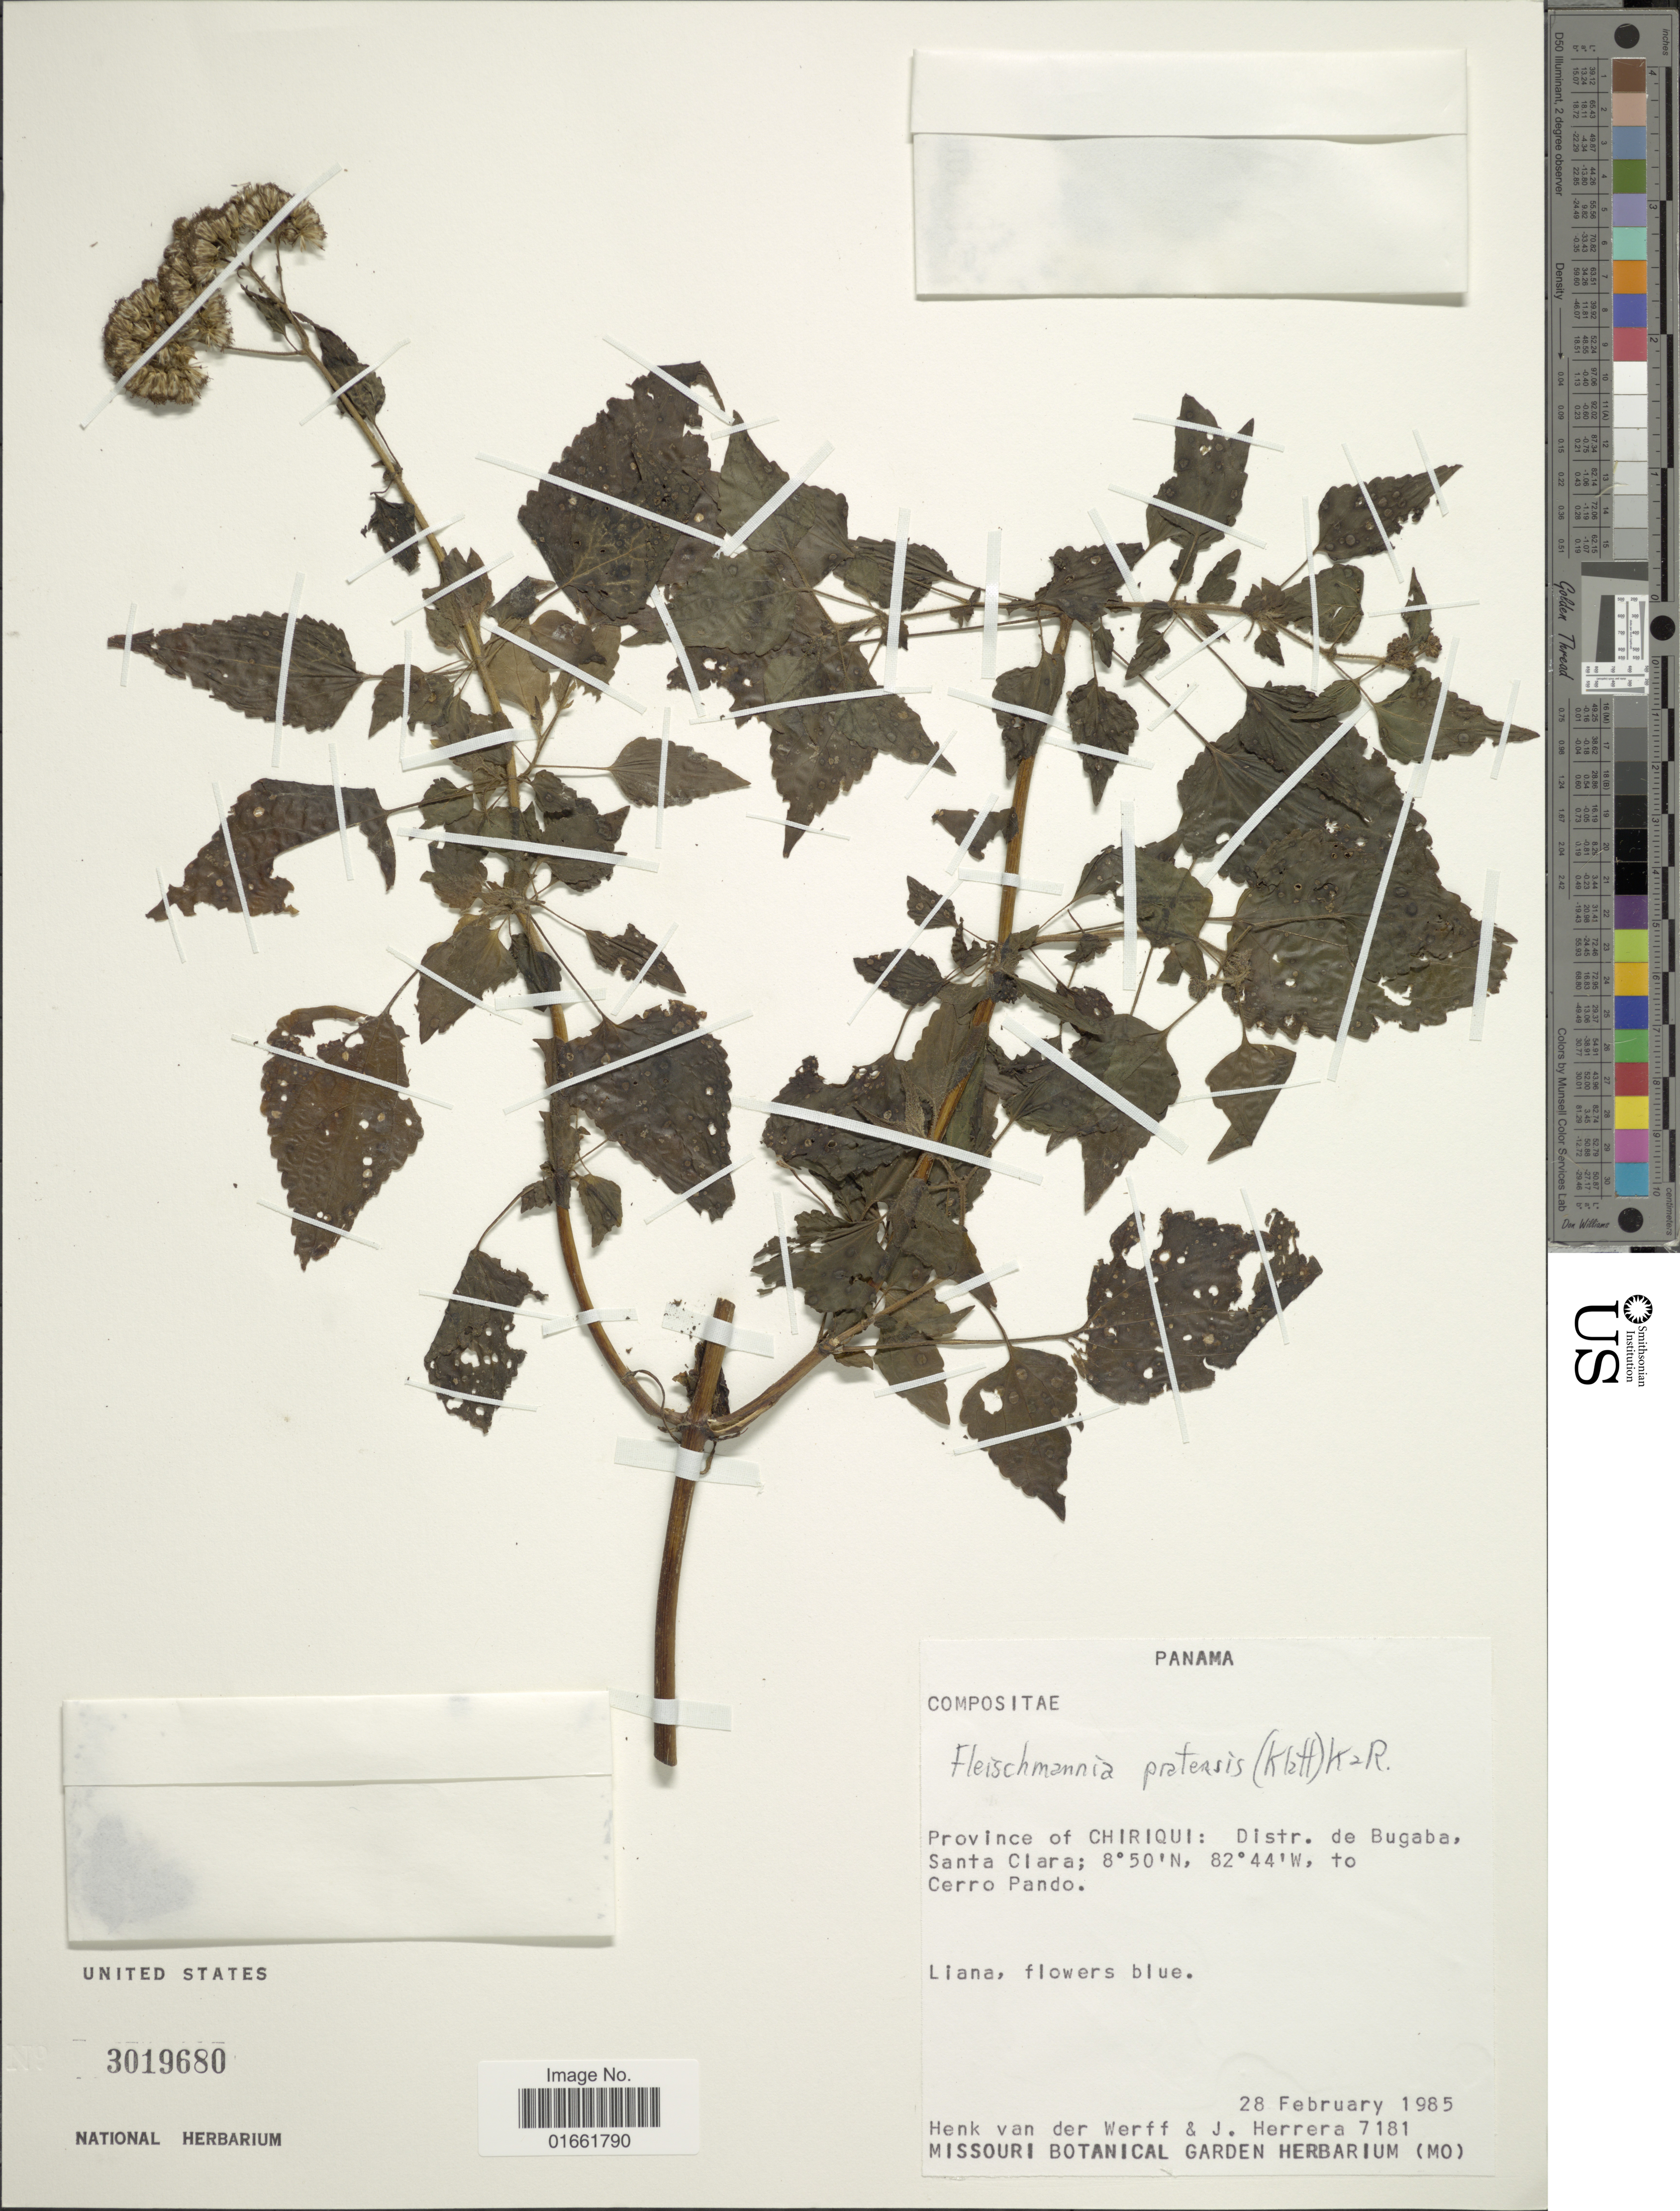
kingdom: Plantae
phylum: Tracheophyta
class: Magnoliopsida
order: Asterales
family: Asteraceae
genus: Fleischmannia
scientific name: Fleischmannia pratensis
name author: (Klatt) R.M. King & H. Rob.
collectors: H. van der Werff & J. Herrera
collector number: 7181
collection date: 1985-02-28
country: Panama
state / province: Chiriqui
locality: Province of Chiriqui: Distr. de Bugaba, Santa Clara. Cerro Pando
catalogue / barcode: US 3019680